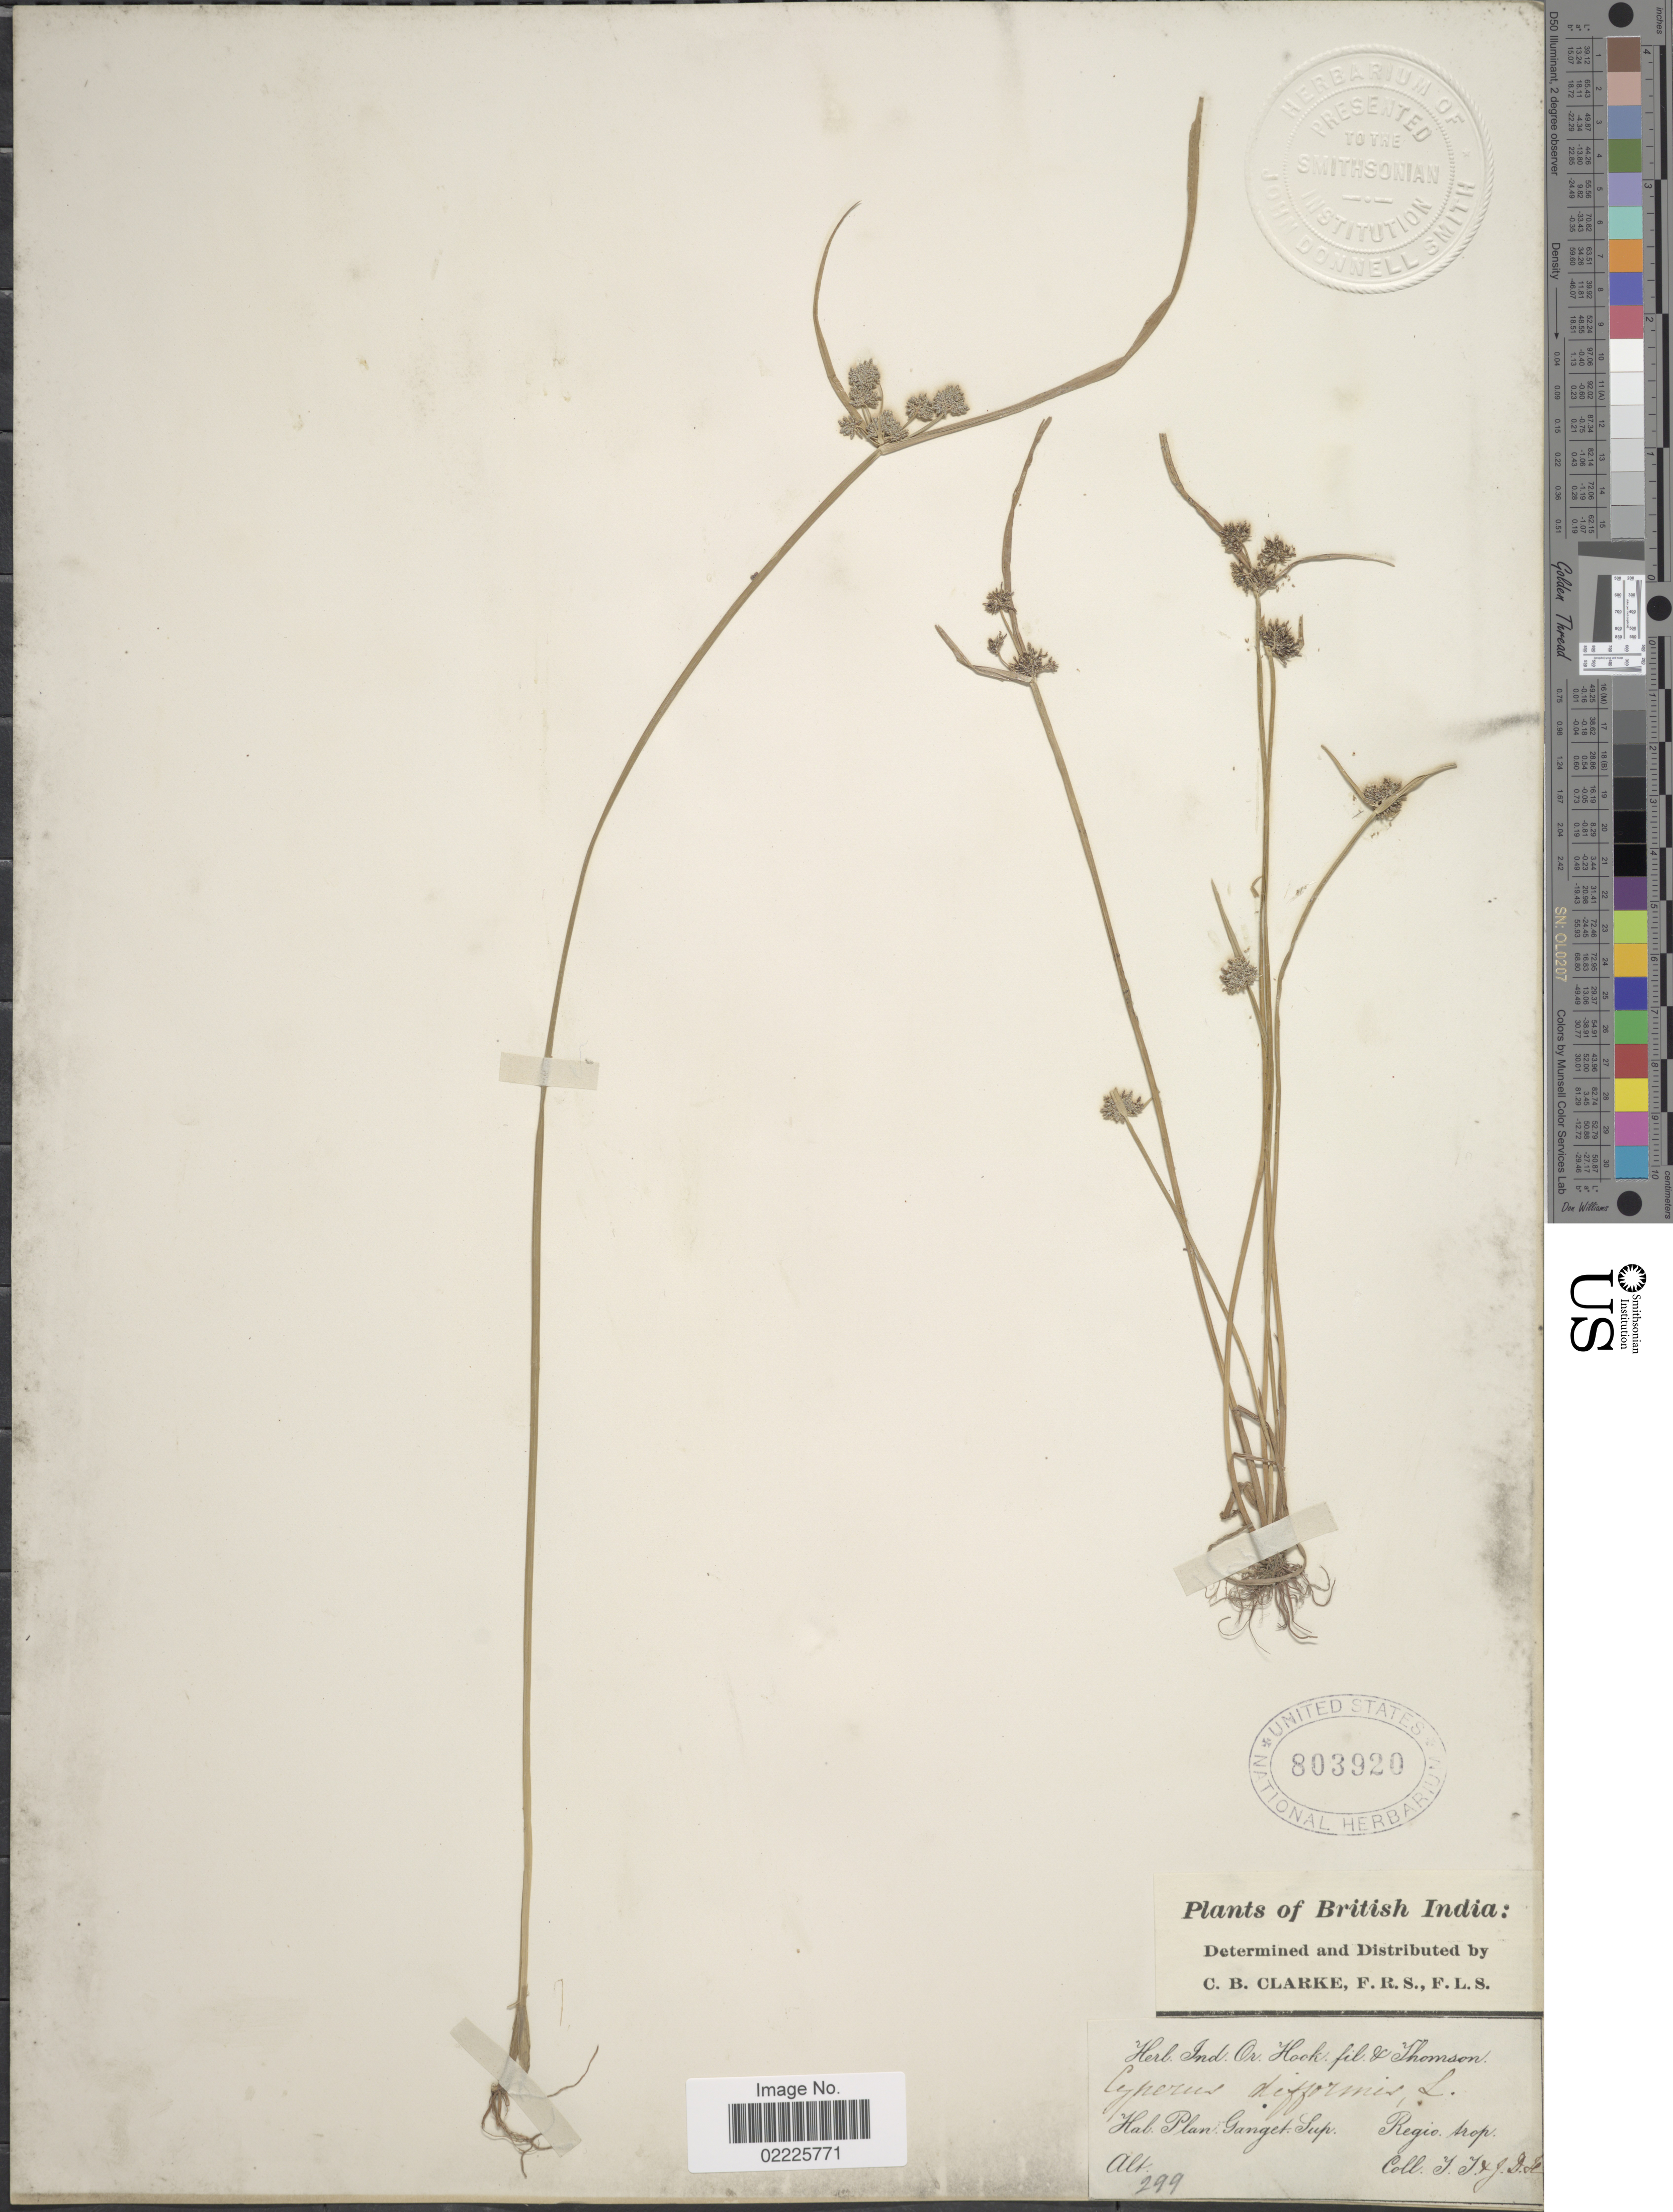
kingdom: Plantae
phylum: Tracheophyta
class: Liliopsida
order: Poales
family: Cyperaceae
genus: Cyperus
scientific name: Cyperus difformis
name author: L.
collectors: T. Thomson & J. D. Hooker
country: India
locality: British India, Plan. Ganget. Sup., Regio trop.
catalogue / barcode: US 803920